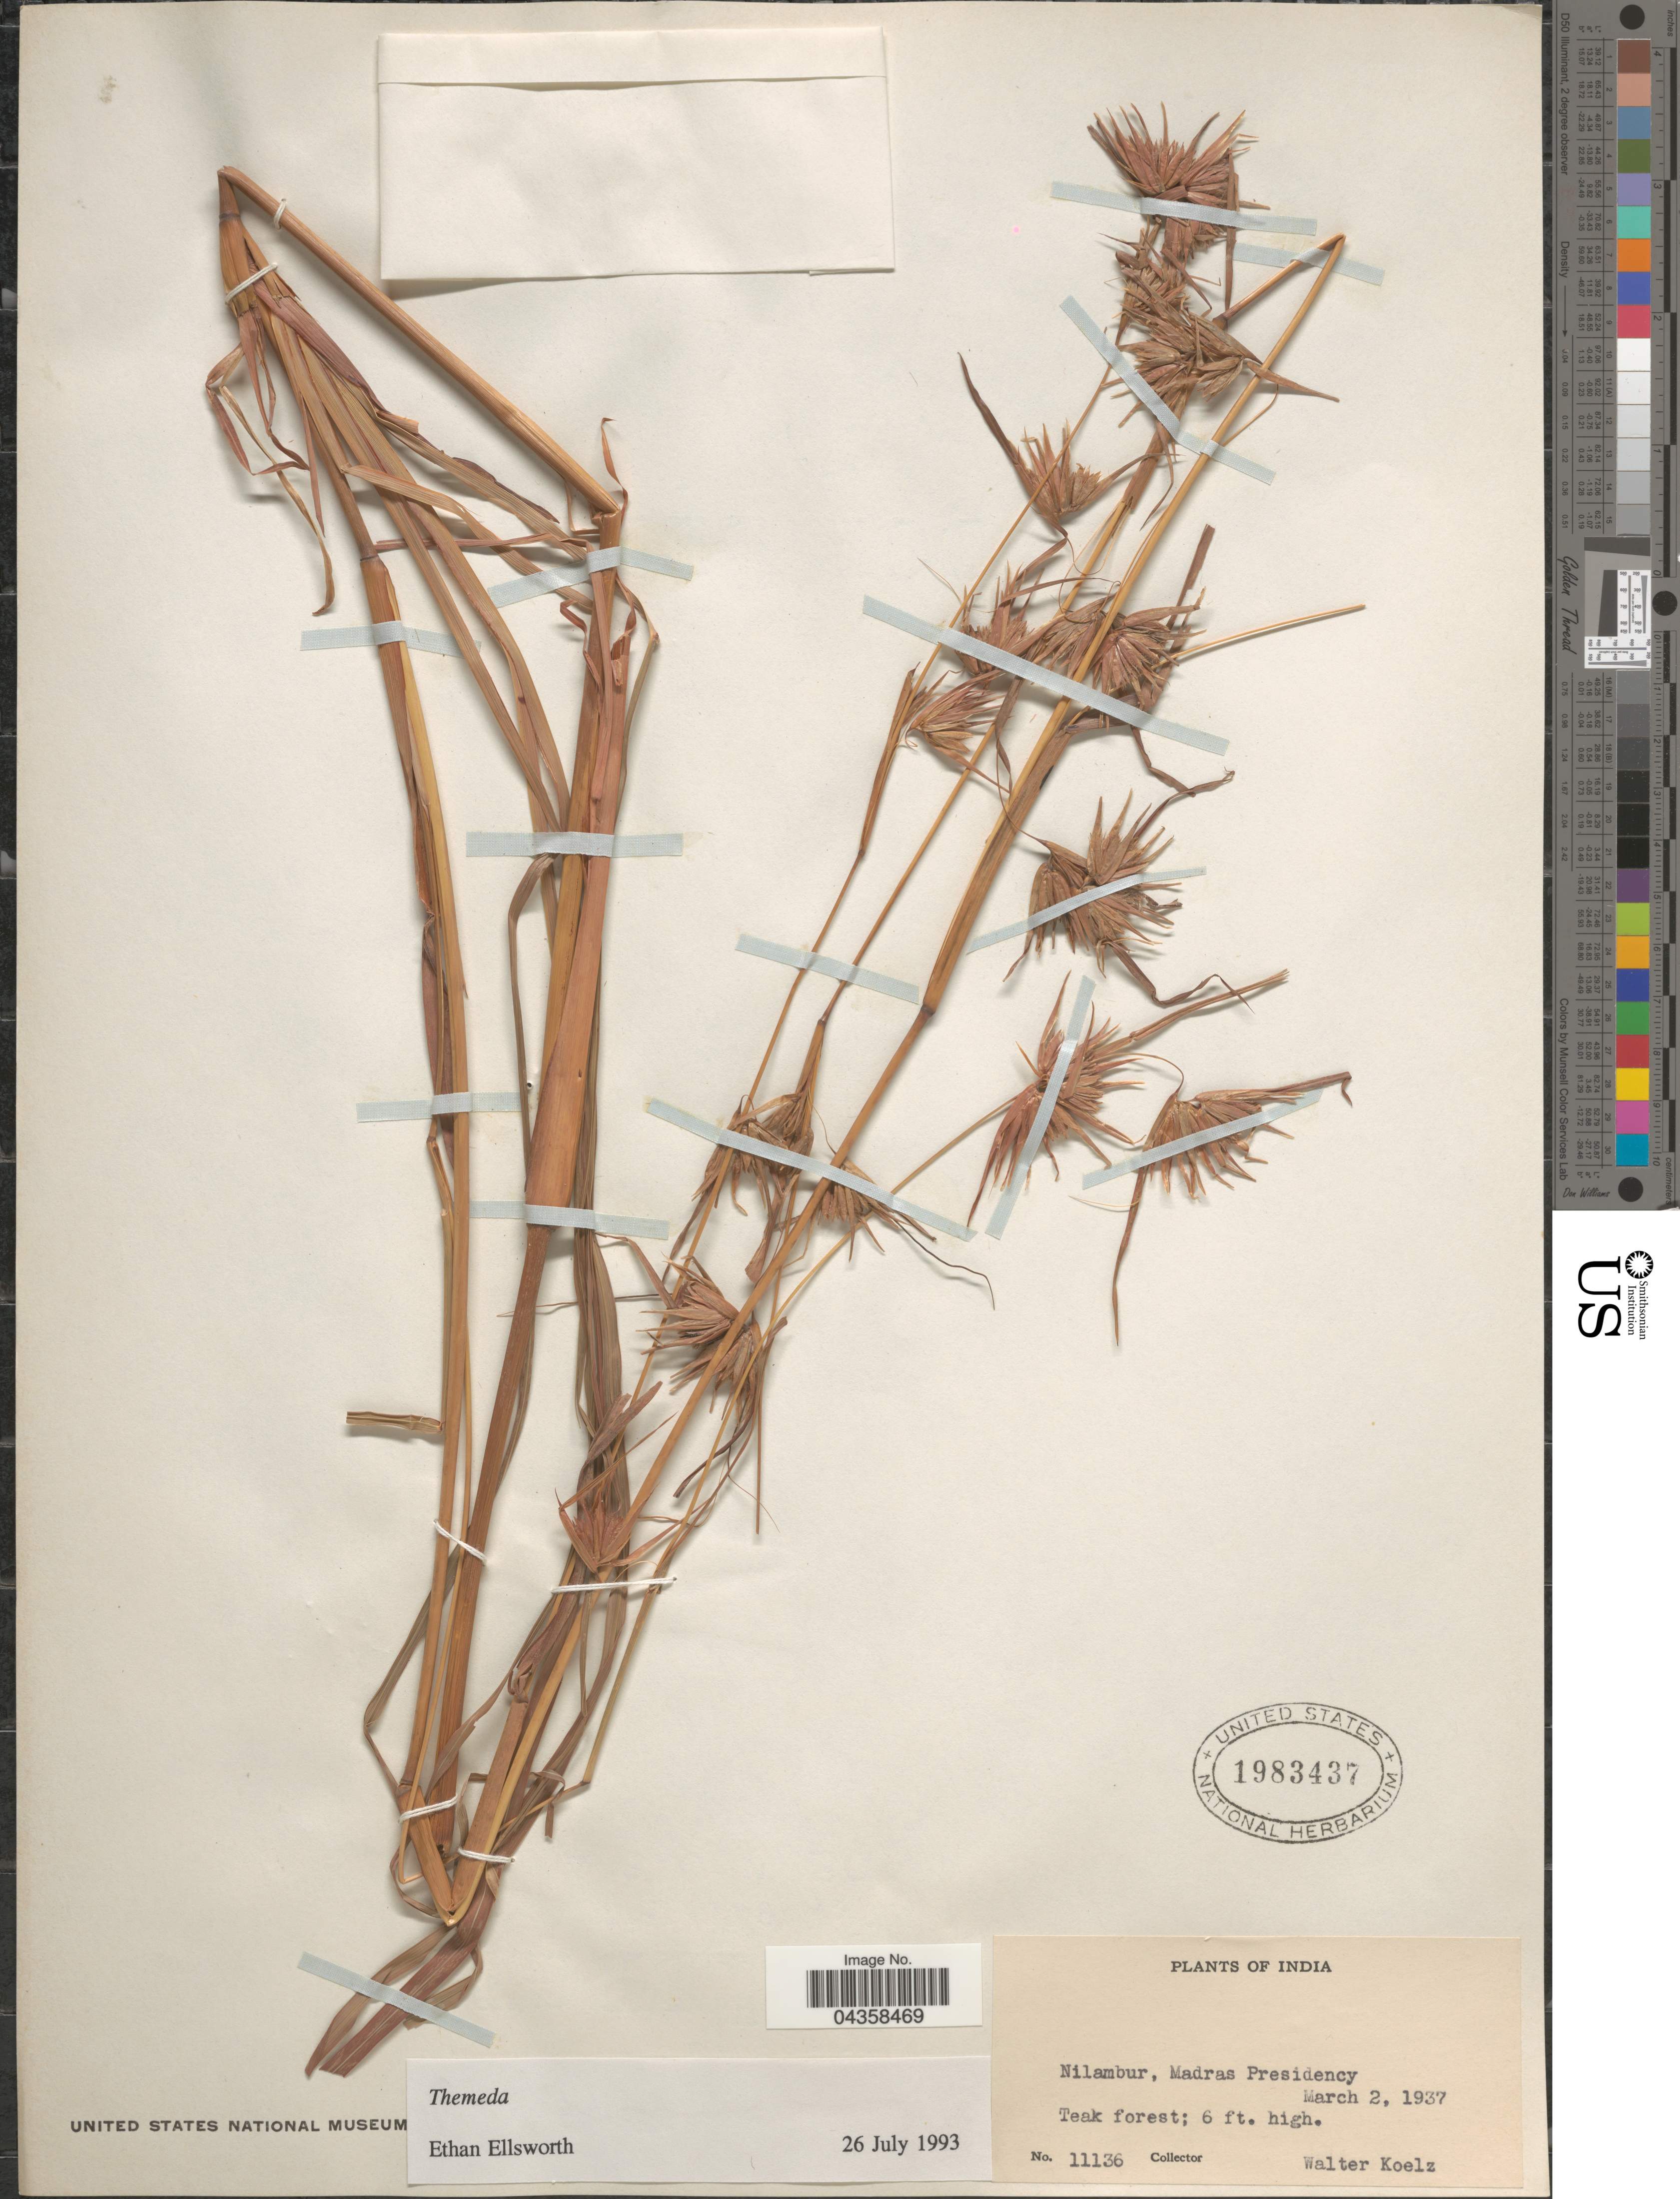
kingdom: Plantae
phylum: Tracheophyta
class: Liliopsida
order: Poales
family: Poaceae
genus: Themeda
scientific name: Themeda sp.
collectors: W. N. Koelz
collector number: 11136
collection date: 1937-03-02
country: India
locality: Nilambur, Madras Presidency.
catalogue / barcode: US 1983437